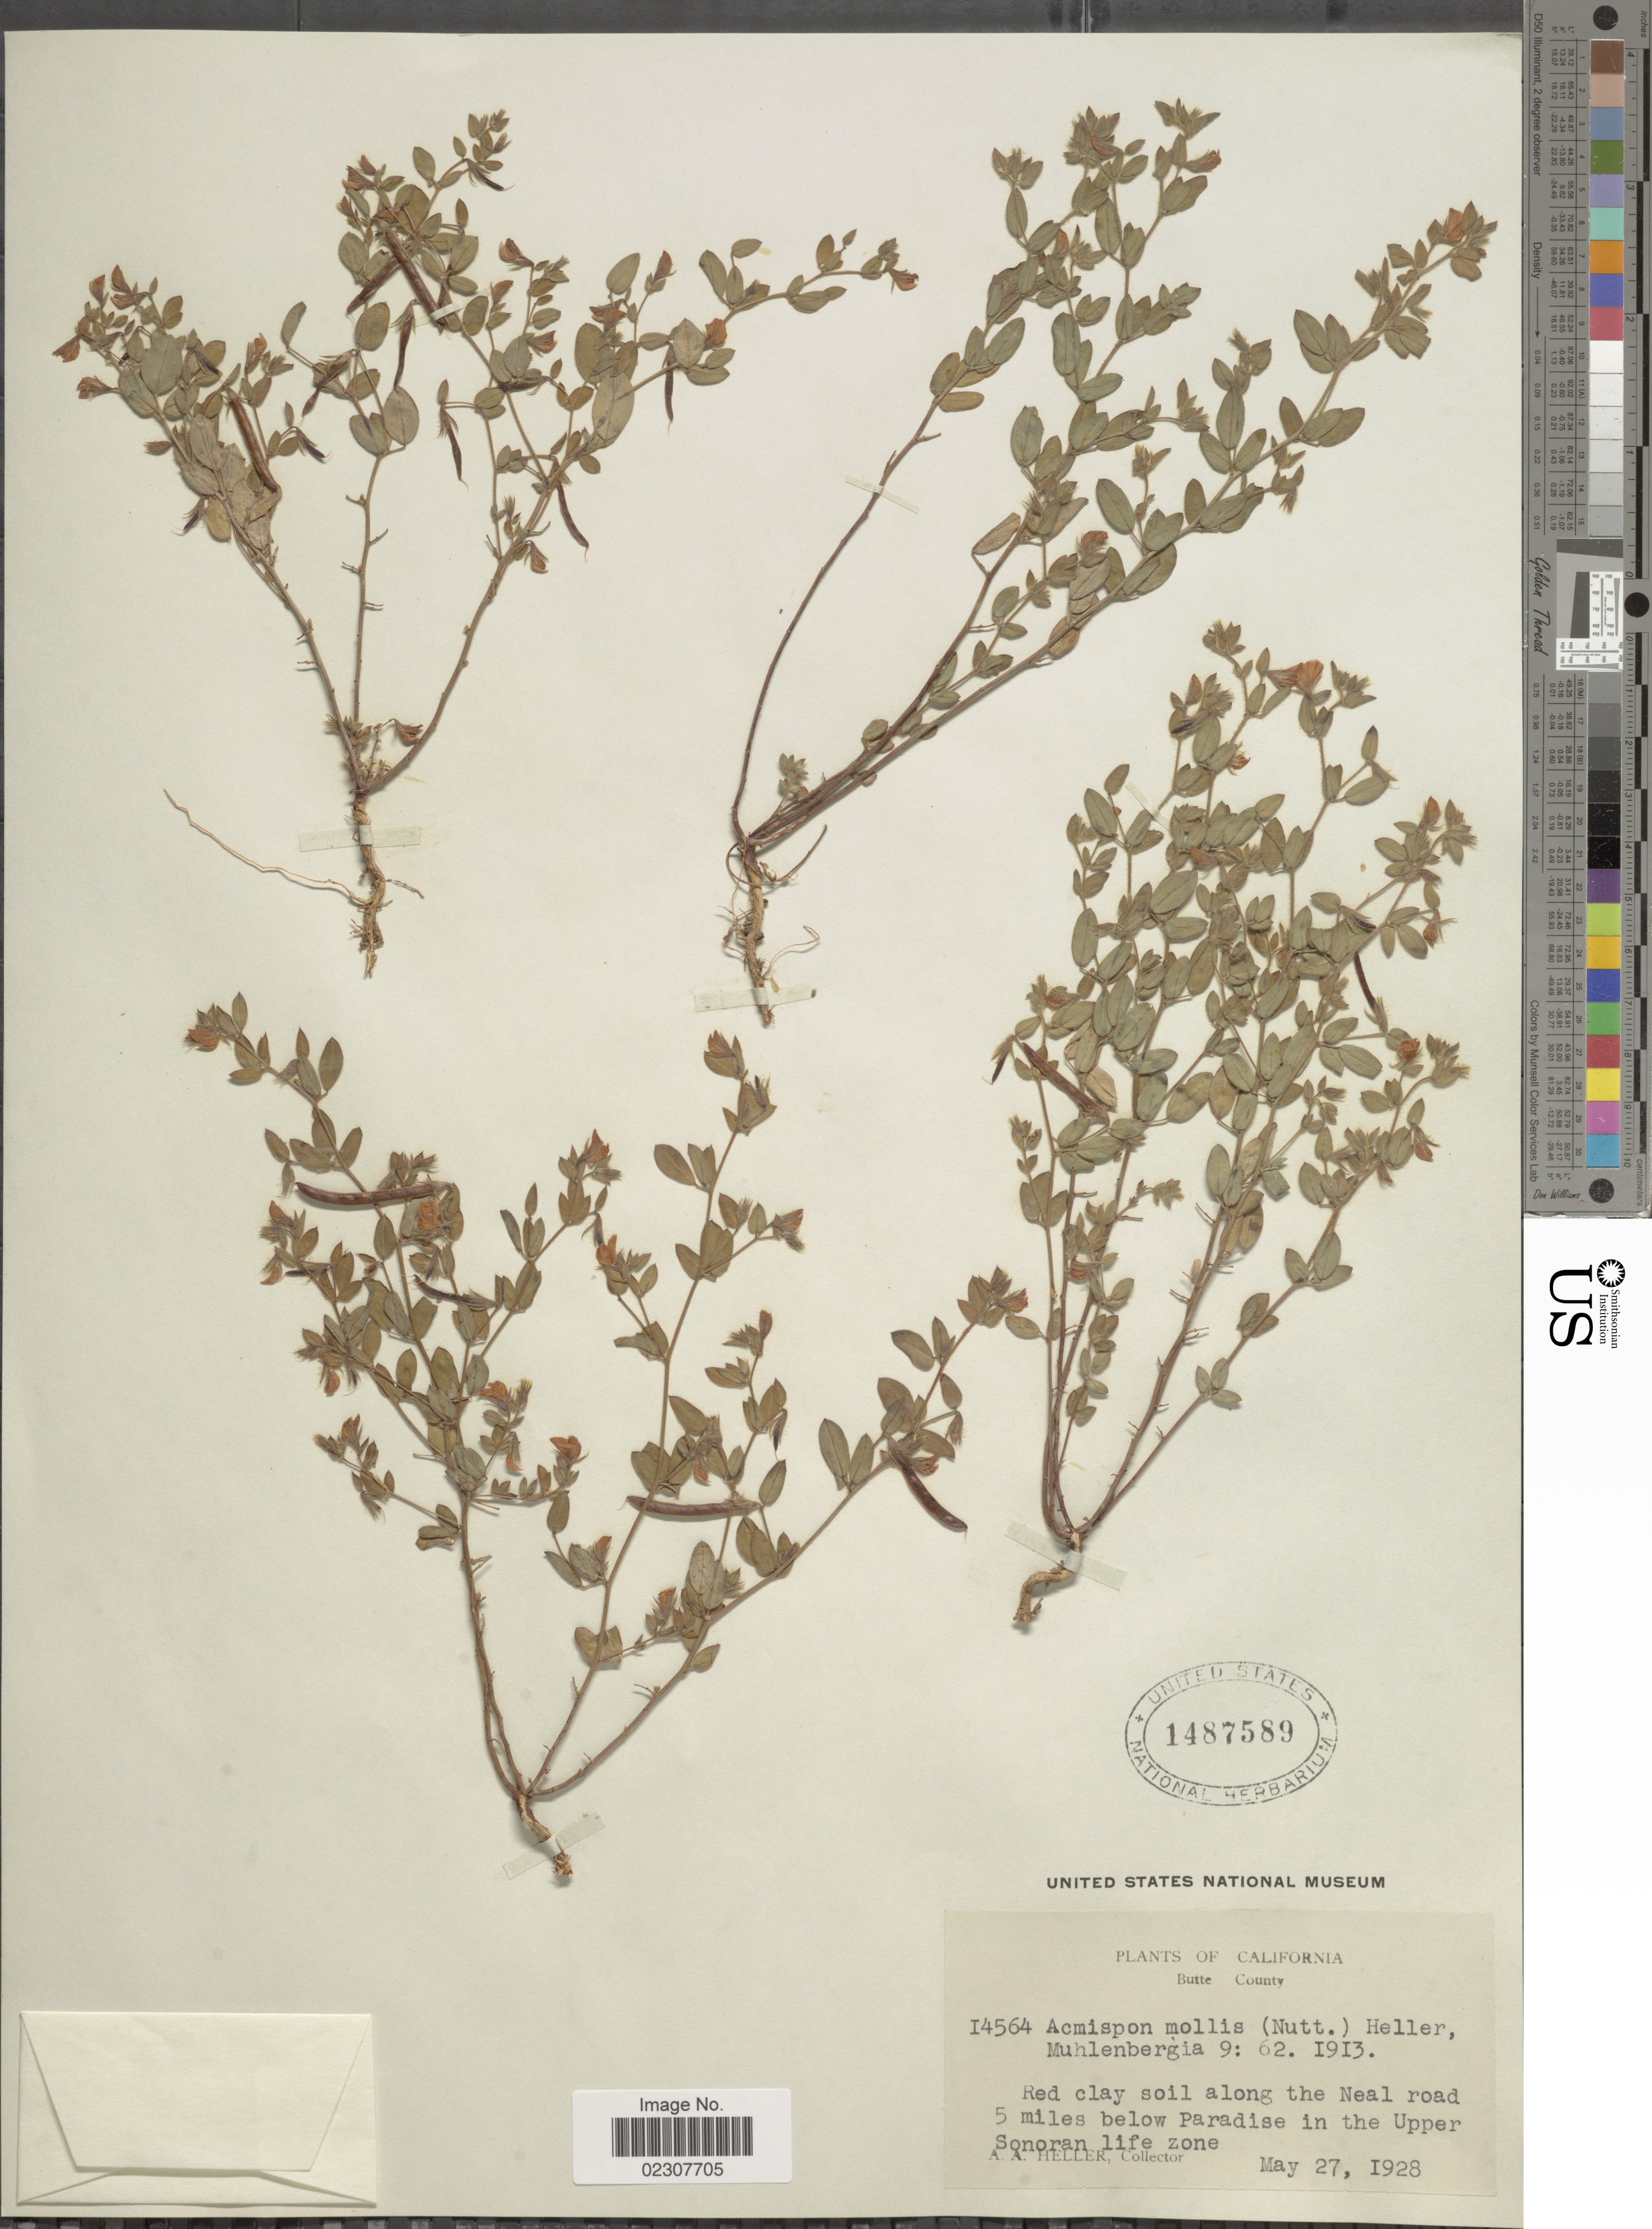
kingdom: Plantae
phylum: Tracheophyta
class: Magnoliopsida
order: Fabales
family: Fabaceae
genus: Acmispon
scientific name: Acmispon mollis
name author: (Nutt.) A. Heller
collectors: A. A. Heller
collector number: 14564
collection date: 1928-05-27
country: United States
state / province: California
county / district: Butte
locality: Butte County, Red clay soil along the Neal road 5 miles nelow Paradise in the Upper Sonoran Life Zone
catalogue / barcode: US 1487589